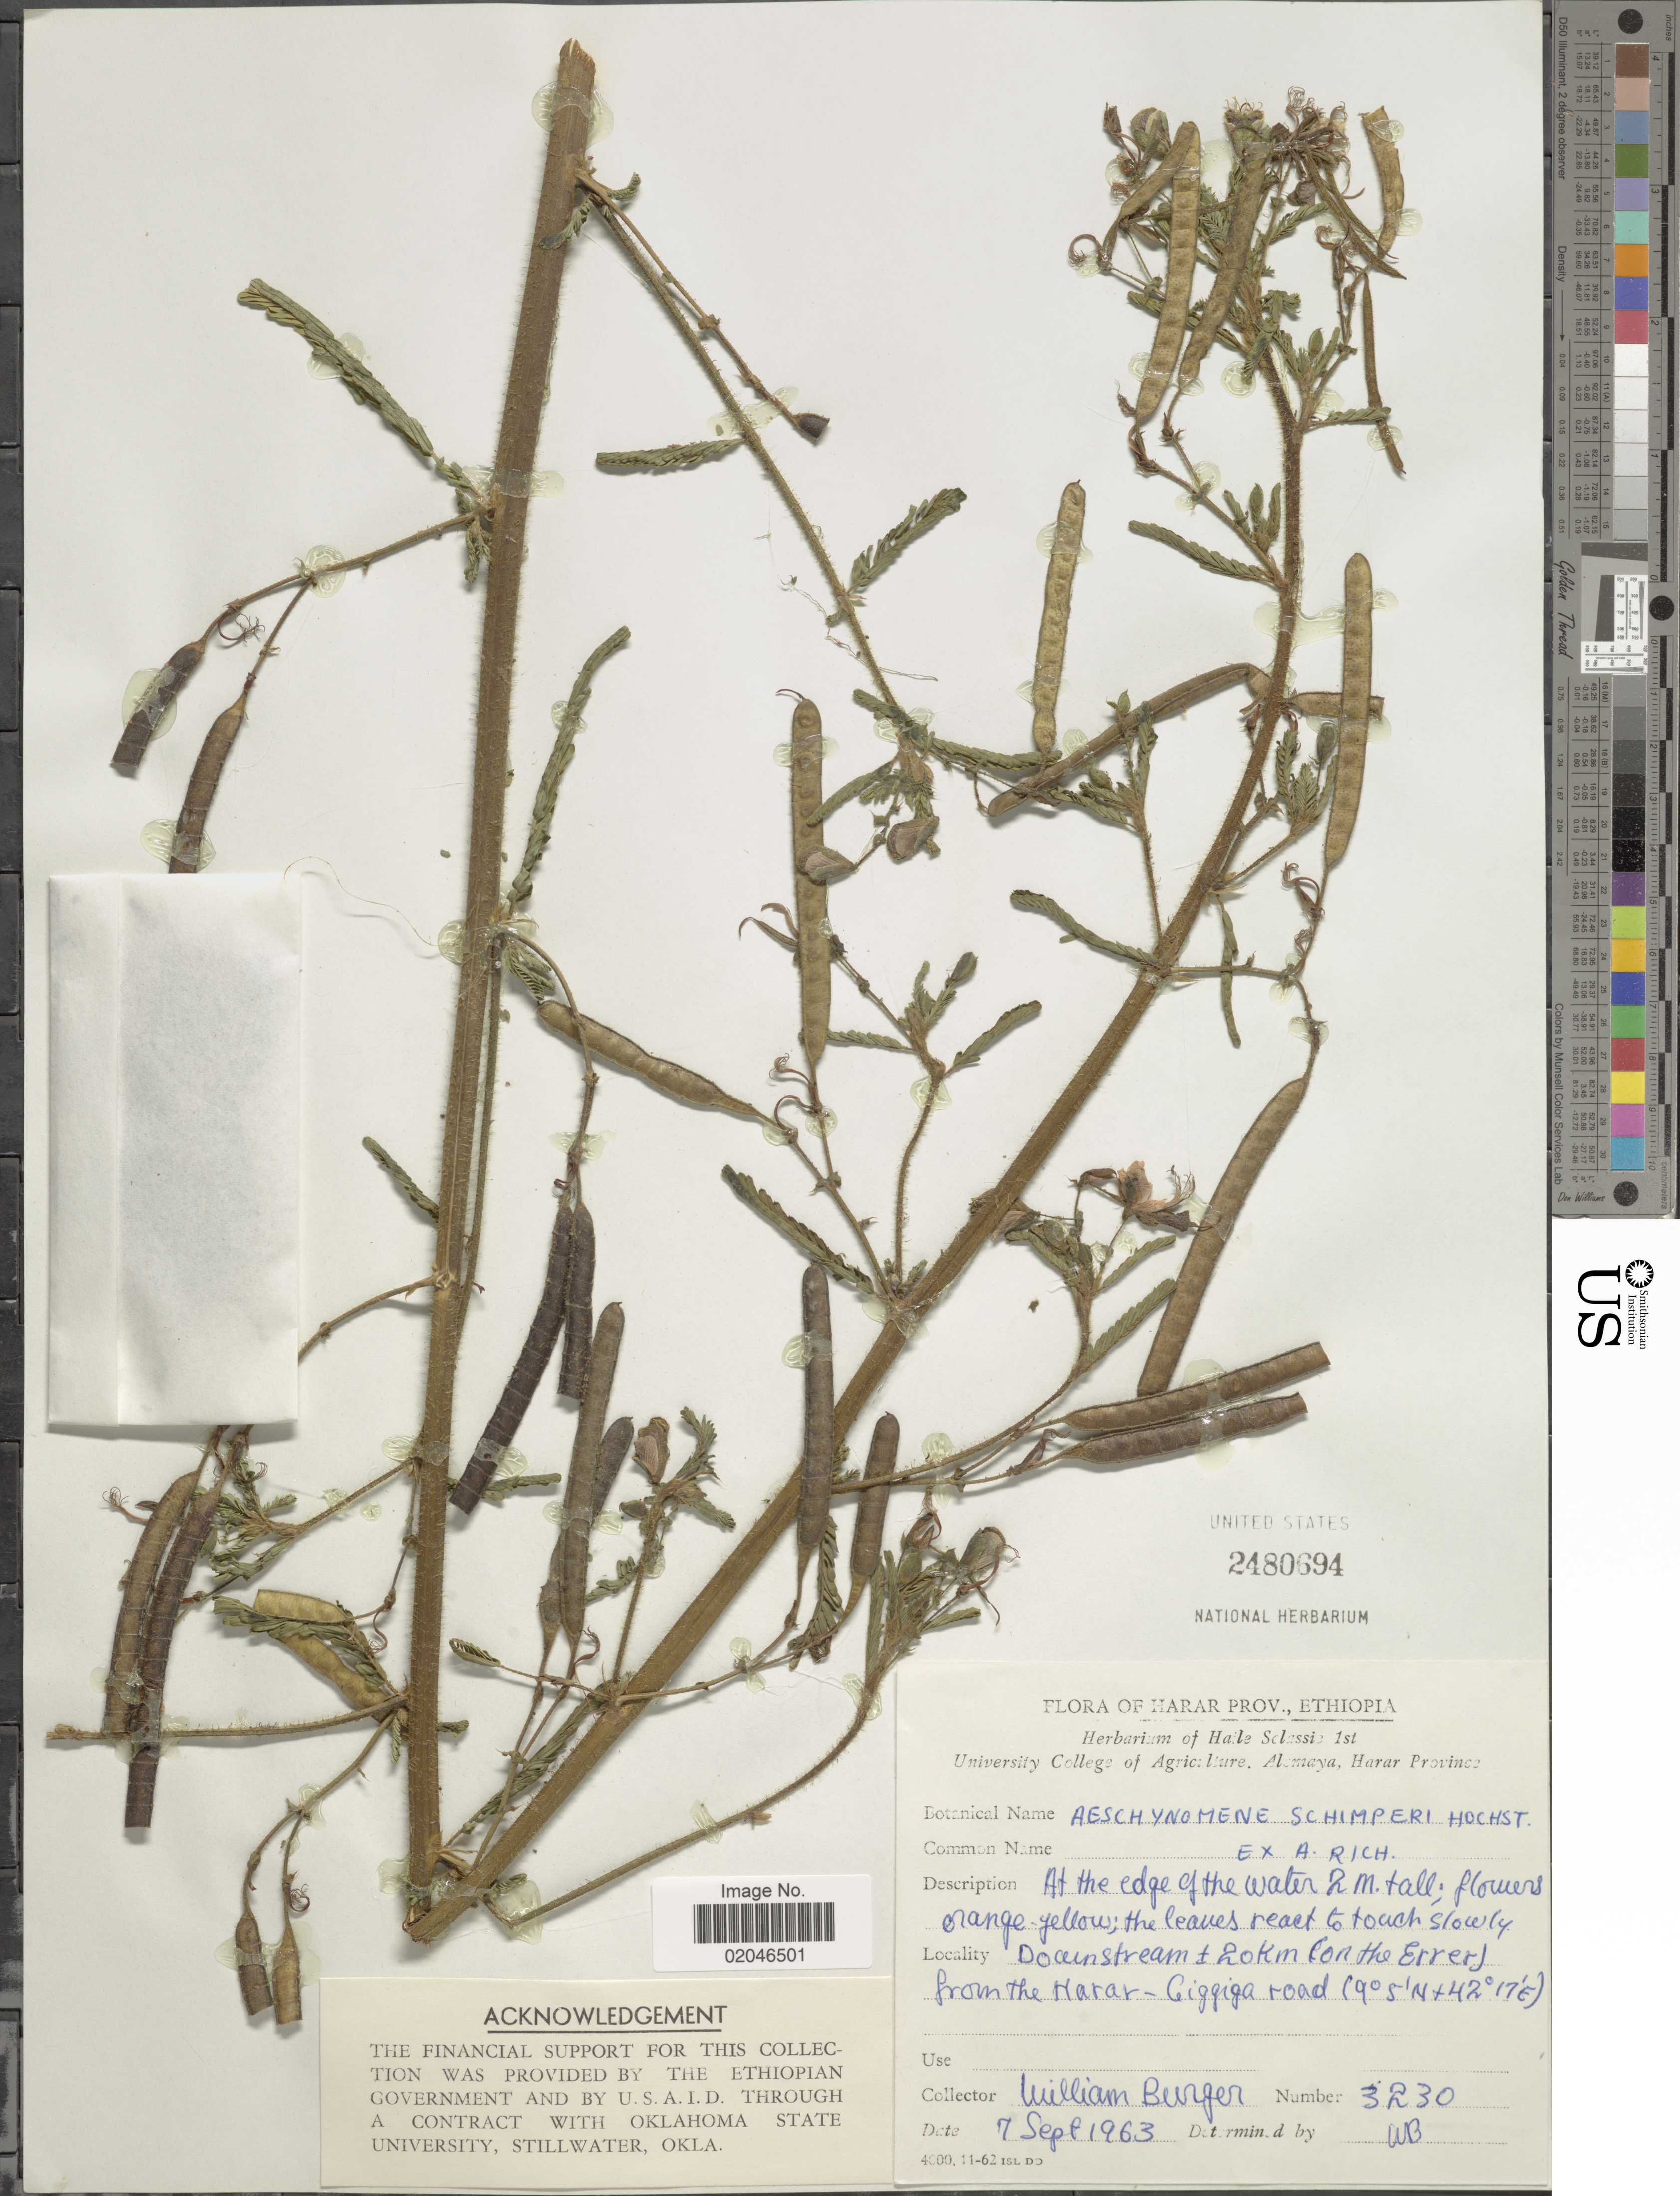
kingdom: Plantae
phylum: Tracheophyta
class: Magnoliopsida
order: Fabales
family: Fabaceae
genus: Aeschynomene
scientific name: Aeschynomene schimperi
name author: Hochst. ex A. Rich.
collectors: W. Burger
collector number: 3230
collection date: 1963-09-07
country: Ethiopia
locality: Harar Prov. Downstream ± 20 km (on the Errer) from the Harar - Gigguga road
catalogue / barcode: US 2480694